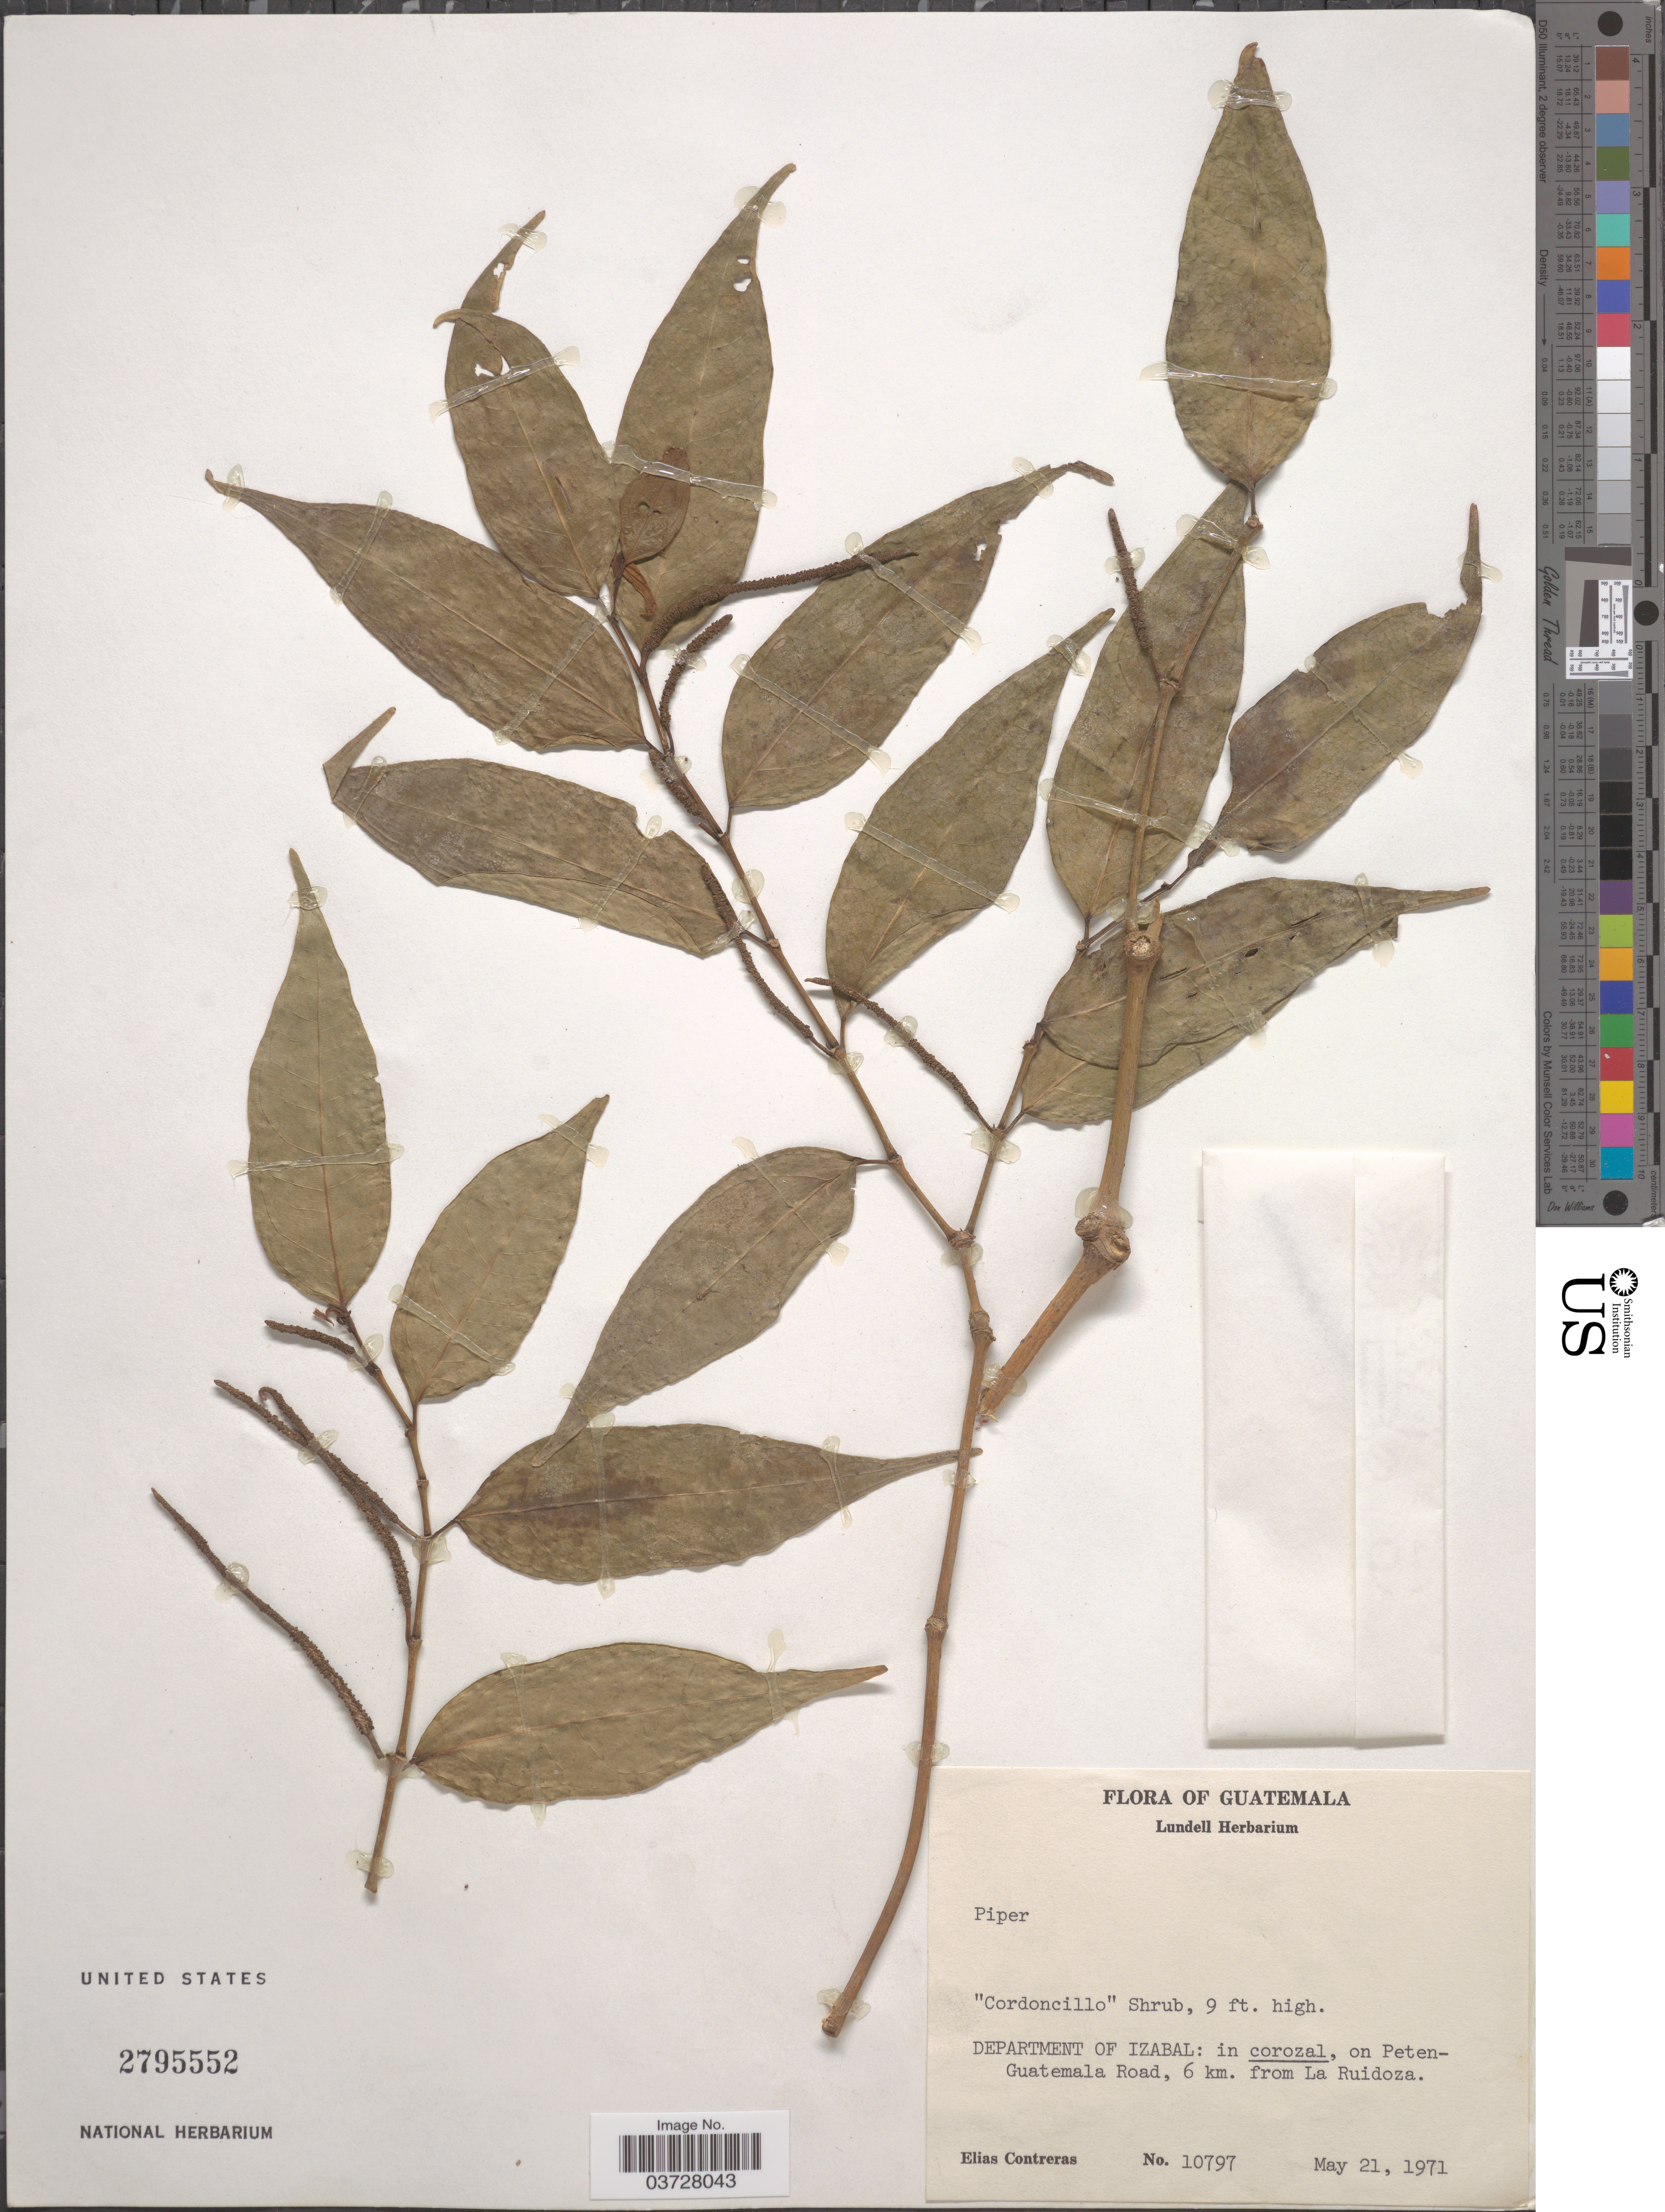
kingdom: Plantae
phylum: Tracheophyta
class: Magnoliopsida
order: Piperales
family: Piperaceae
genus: Piper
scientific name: Piper sp.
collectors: E. Contreras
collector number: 10797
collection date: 1971-05-21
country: Guatemala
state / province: Izabal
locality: Department of Izabal: on Peten-Guatemala Road, 6 km. from La Ruidoza.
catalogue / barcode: US 2795552